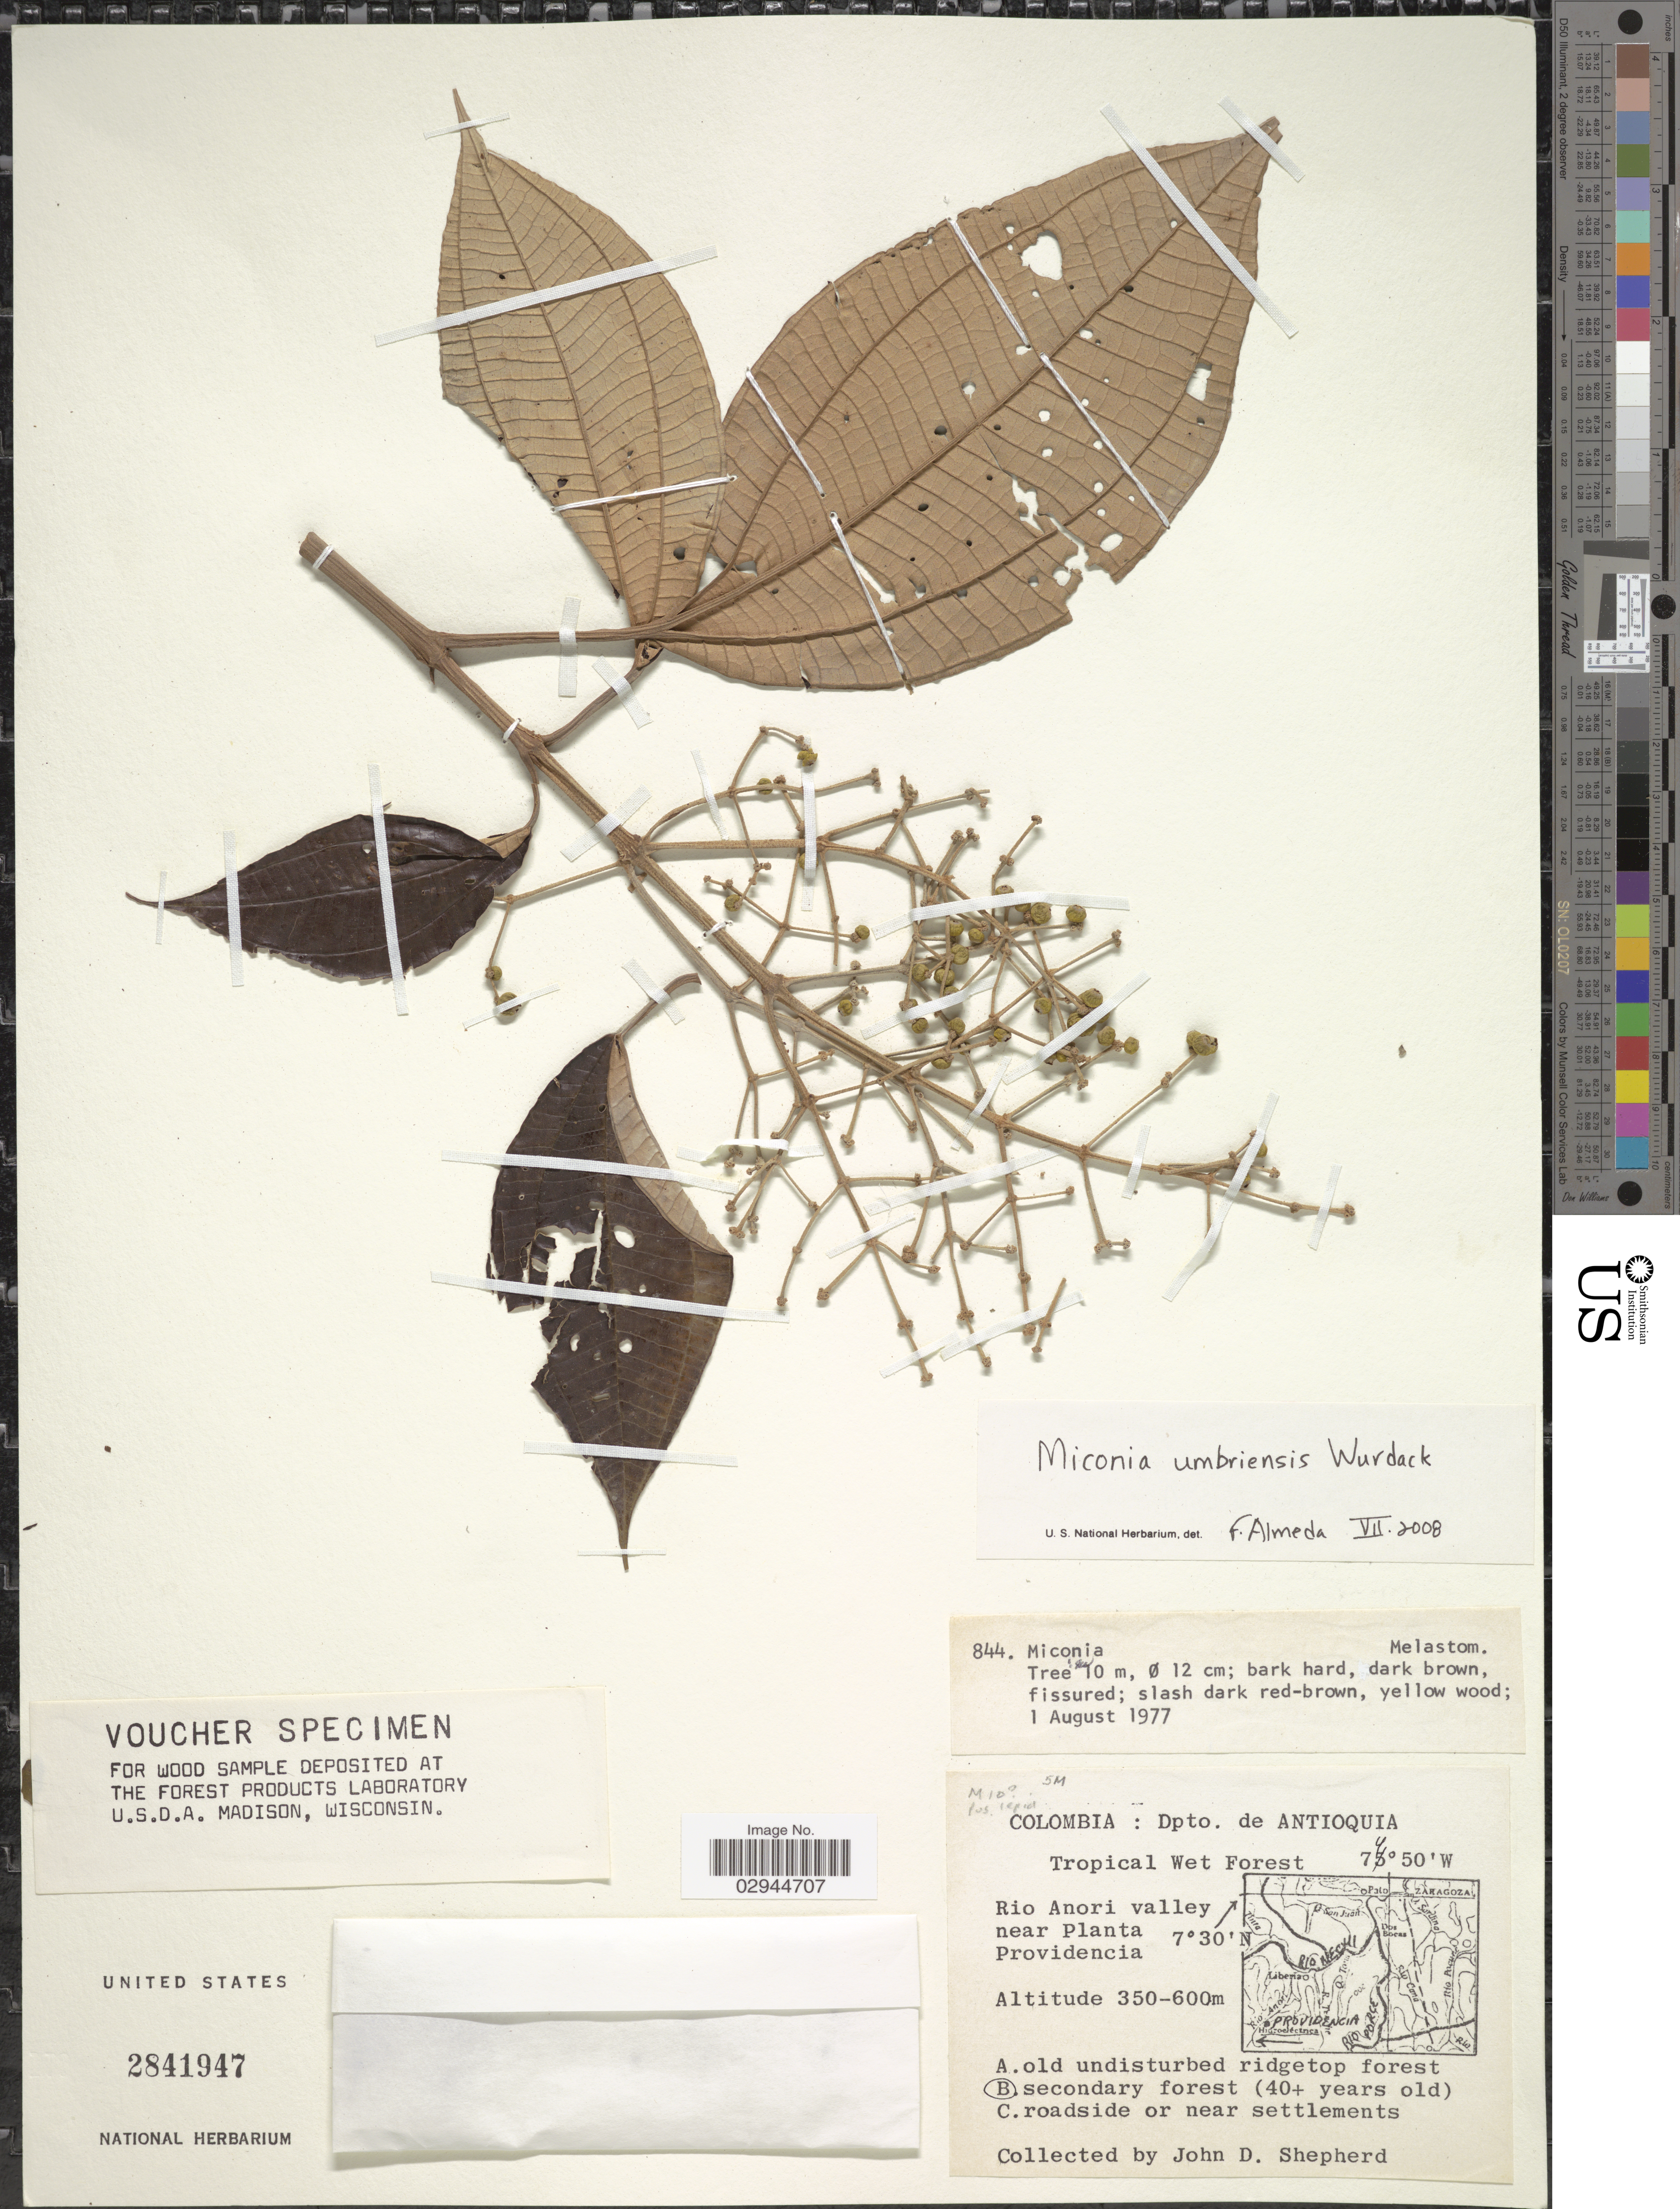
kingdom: Plantae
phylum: Tracheophyta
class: Magnoliopsida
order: Myrtales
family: Melastomataceae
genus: Miconia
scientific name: Miconia umbriensis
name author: Wurdack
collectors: J. D. Shepherd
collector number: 844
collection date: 1977-08-01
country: Colombia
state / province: Antioquia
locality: Dpto. de Antioquia. Rio Anori valley near Planta Providencia.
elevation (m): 350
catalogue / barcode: US 2841947